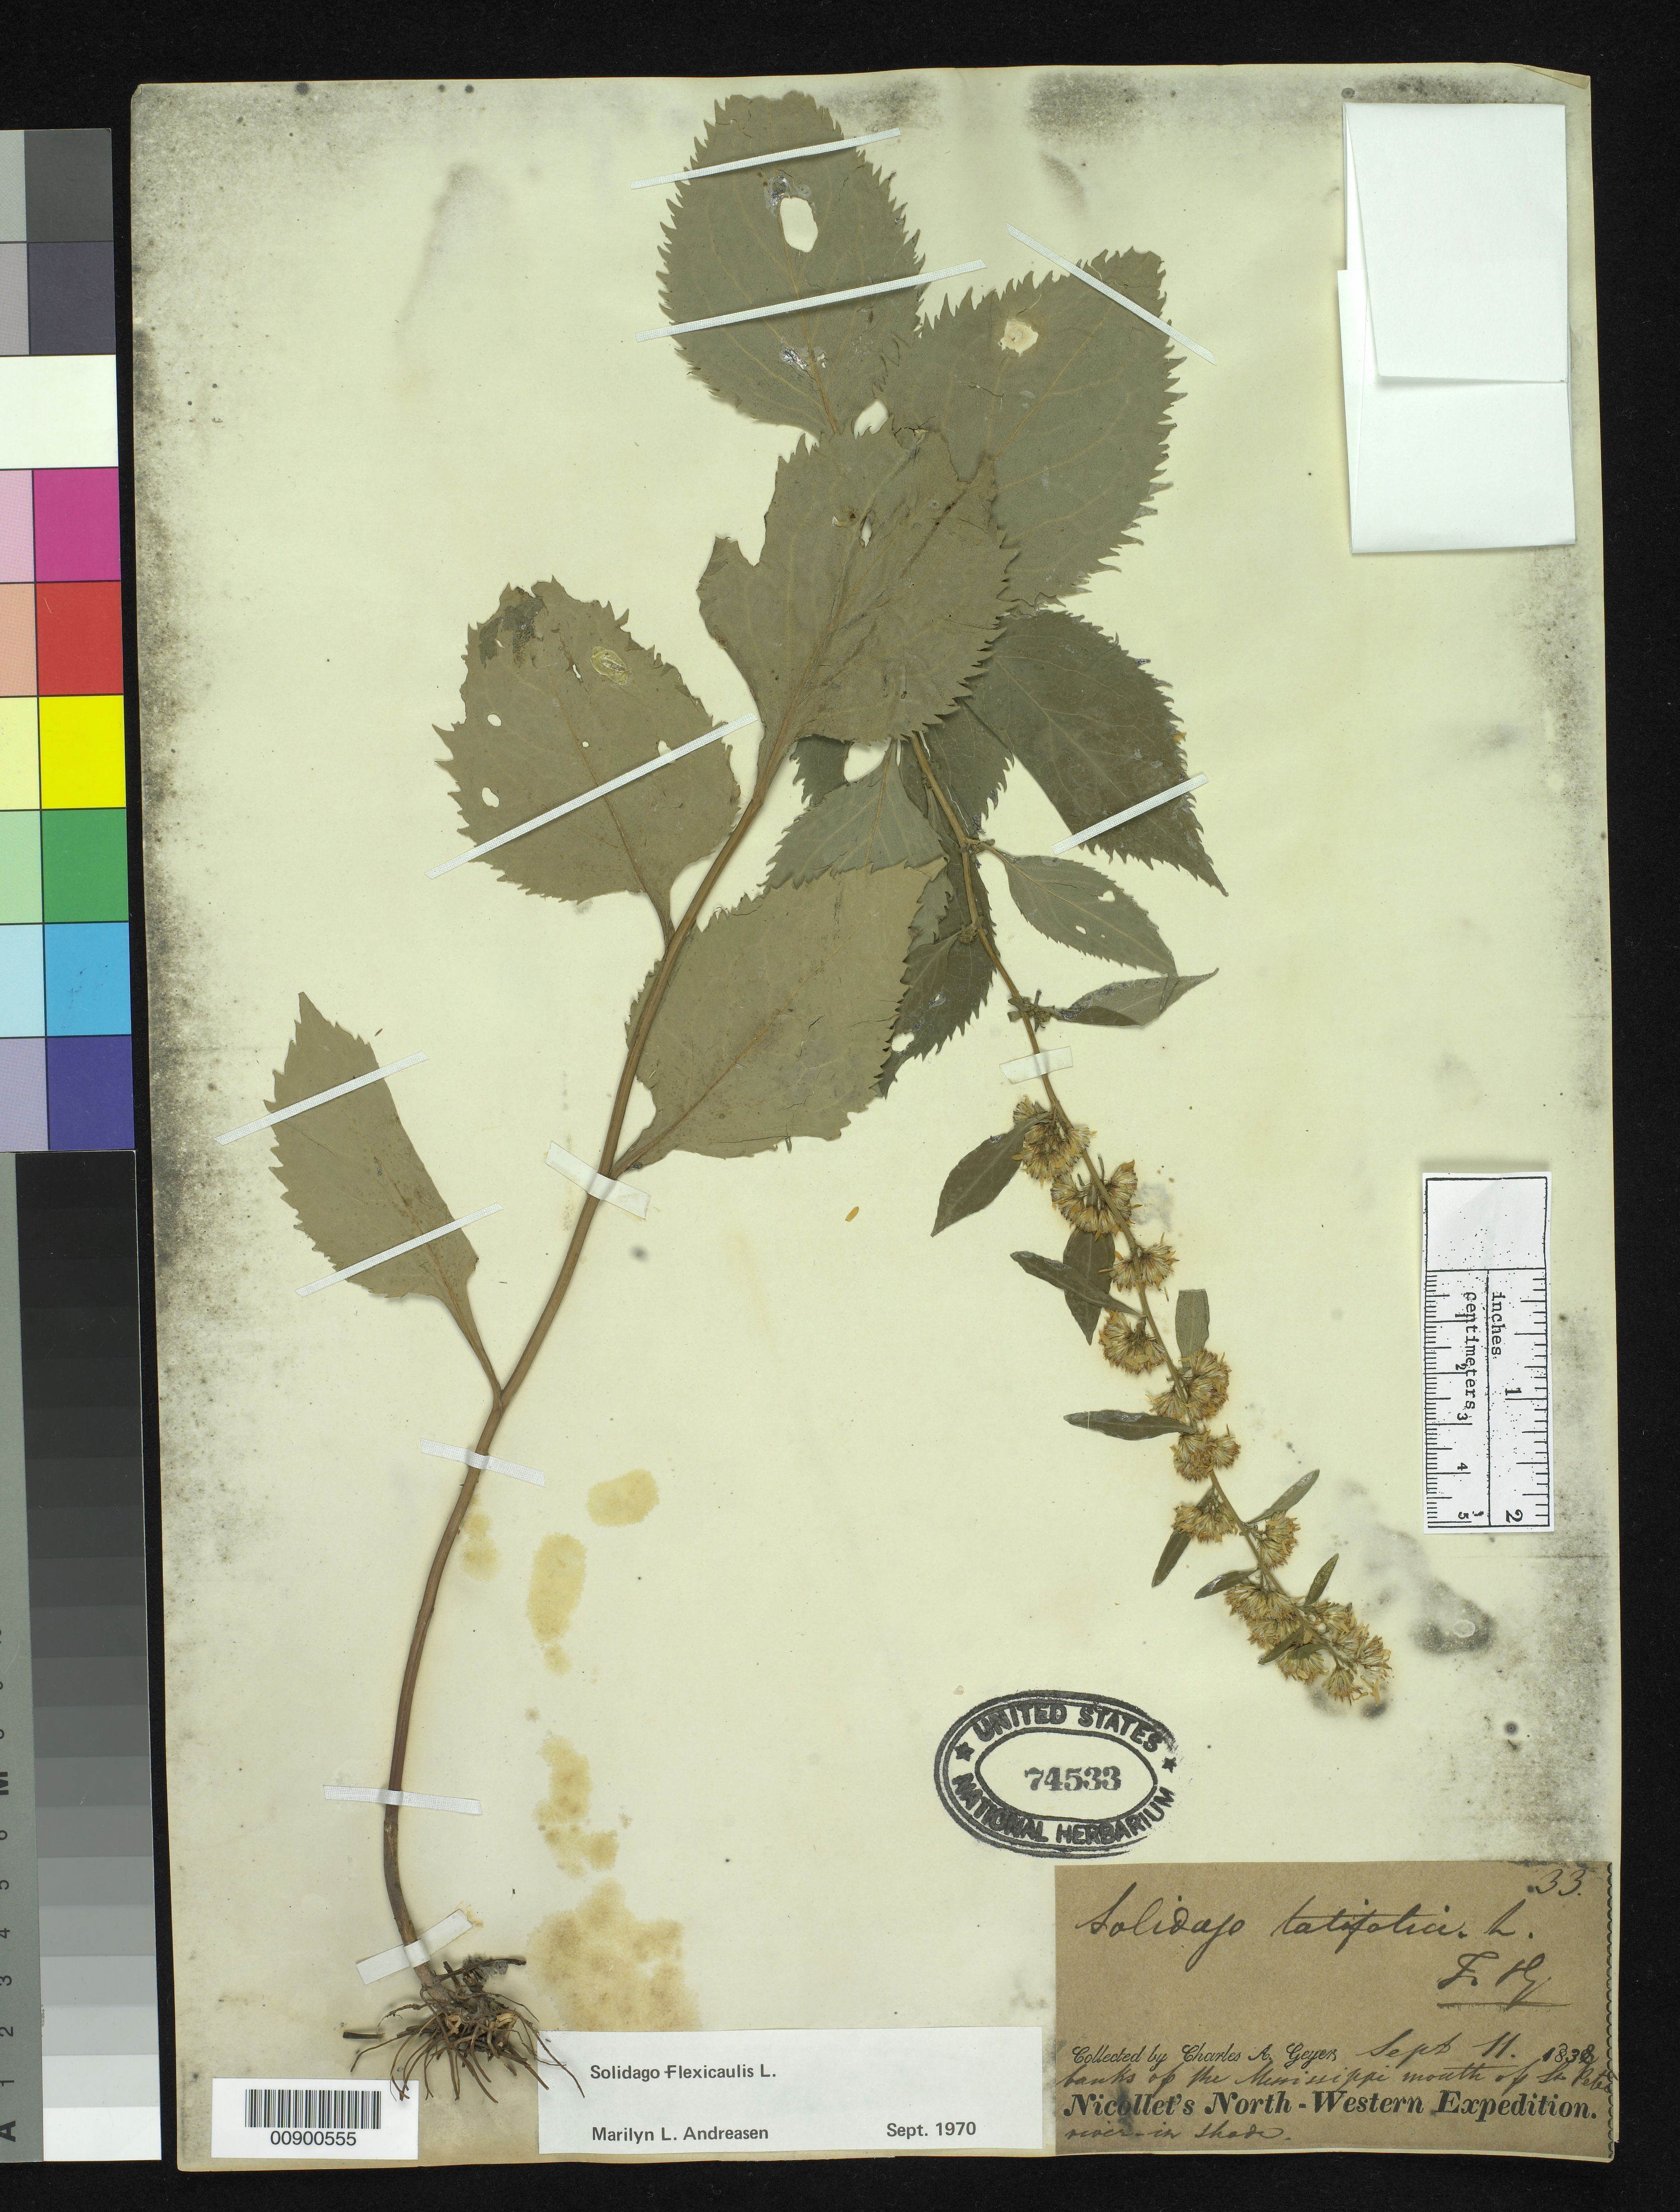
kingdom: Plantae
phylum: Tracheophyta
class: Magnoliopsida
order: Asterales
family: Asteraceae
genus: Solidago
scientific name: Solidago flexicaulis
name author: L.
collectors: C. A. Geyer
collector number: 33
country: United States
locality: Mississippi River near mouth of the St. Peters River.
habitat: Banks of the river in shade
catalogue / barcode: US 74533